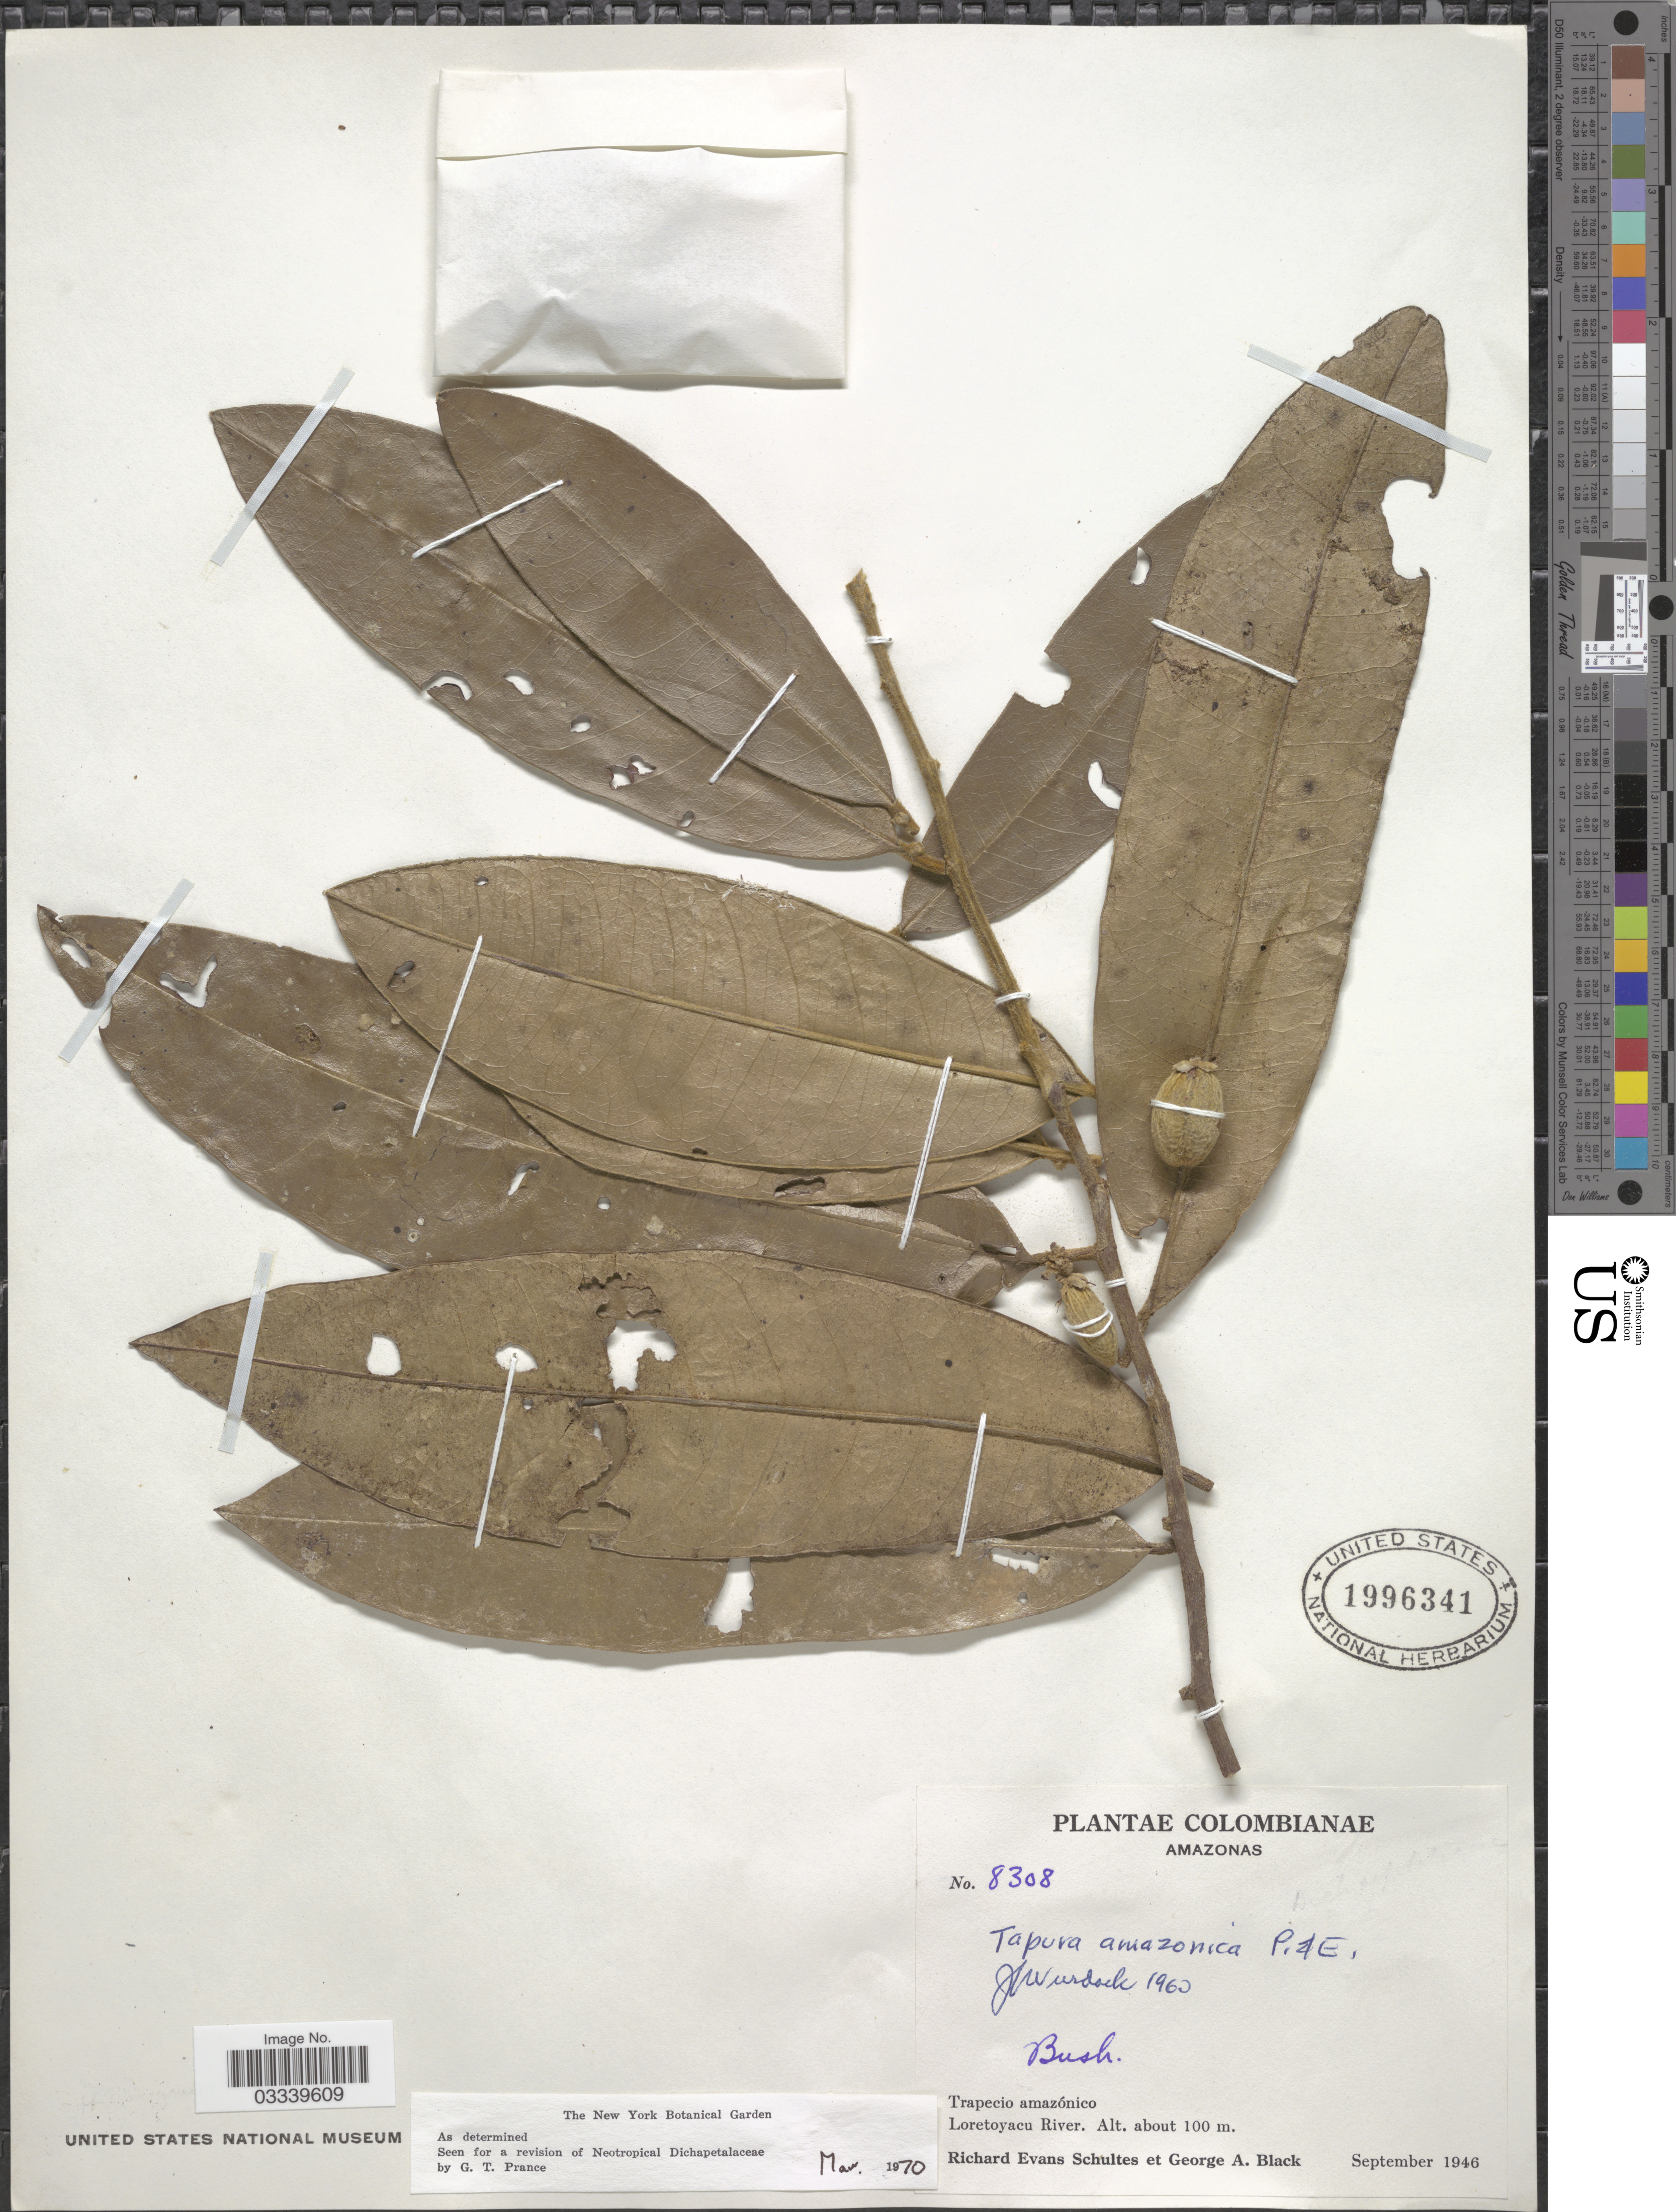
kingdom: Plantae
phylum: Tracheophyta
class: Magnoliopsida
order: Malpighiales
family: Dichapetalaceae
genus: Tapura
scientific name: Tapura amazonica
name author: Poepp. & Endl.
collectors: R. E. Schultes & I. Cabrera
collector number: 8308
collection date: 1946-09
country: Colombia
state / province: Amazônas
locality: Trapecio amazónico. Loretoyacu River.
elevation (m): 100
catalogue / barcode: US 1996341